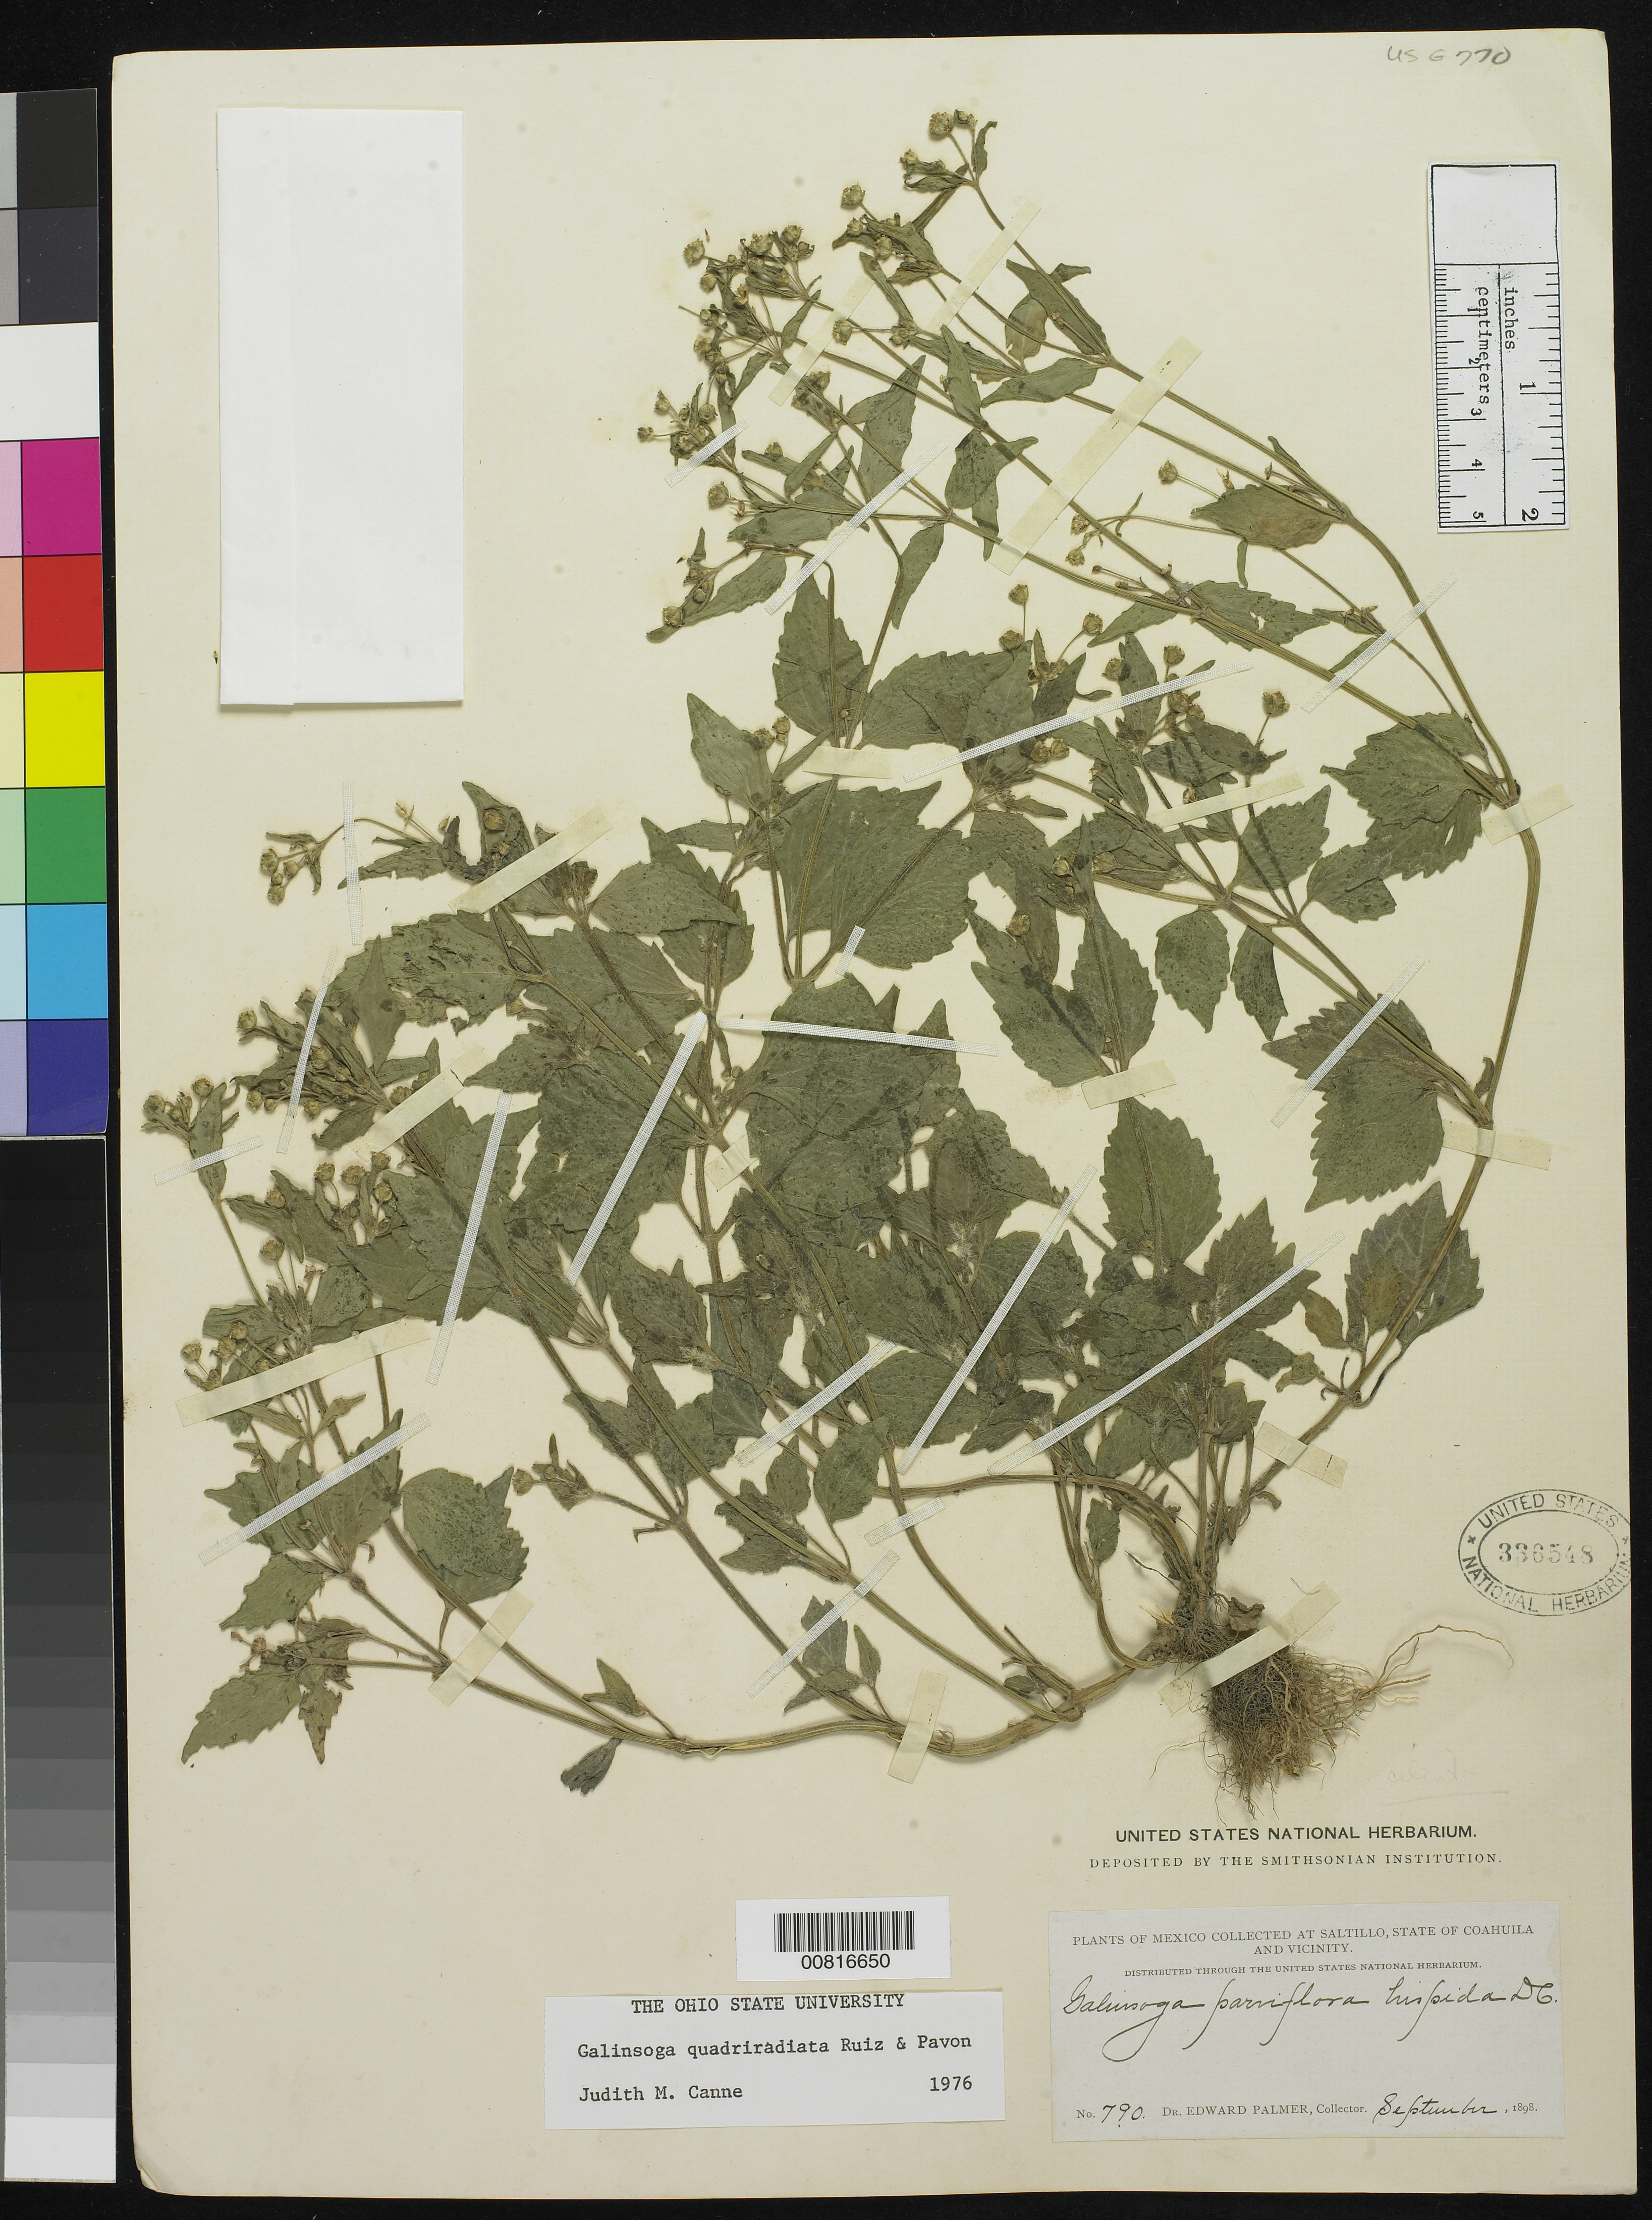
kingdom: Plantae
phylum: Tracheophyta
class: Magnoliopsida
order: Asterales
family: Asteraceae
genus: Galinsoga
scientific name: Galinsoga quadriradiata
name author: Ruiz & Pav.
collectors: E. Palmer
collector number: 790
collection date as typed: Sep 1898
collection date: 1898-09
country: Mexico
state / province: Coahuila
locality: Saltillo, Coahuila and vicinity.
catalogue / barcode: US 336548